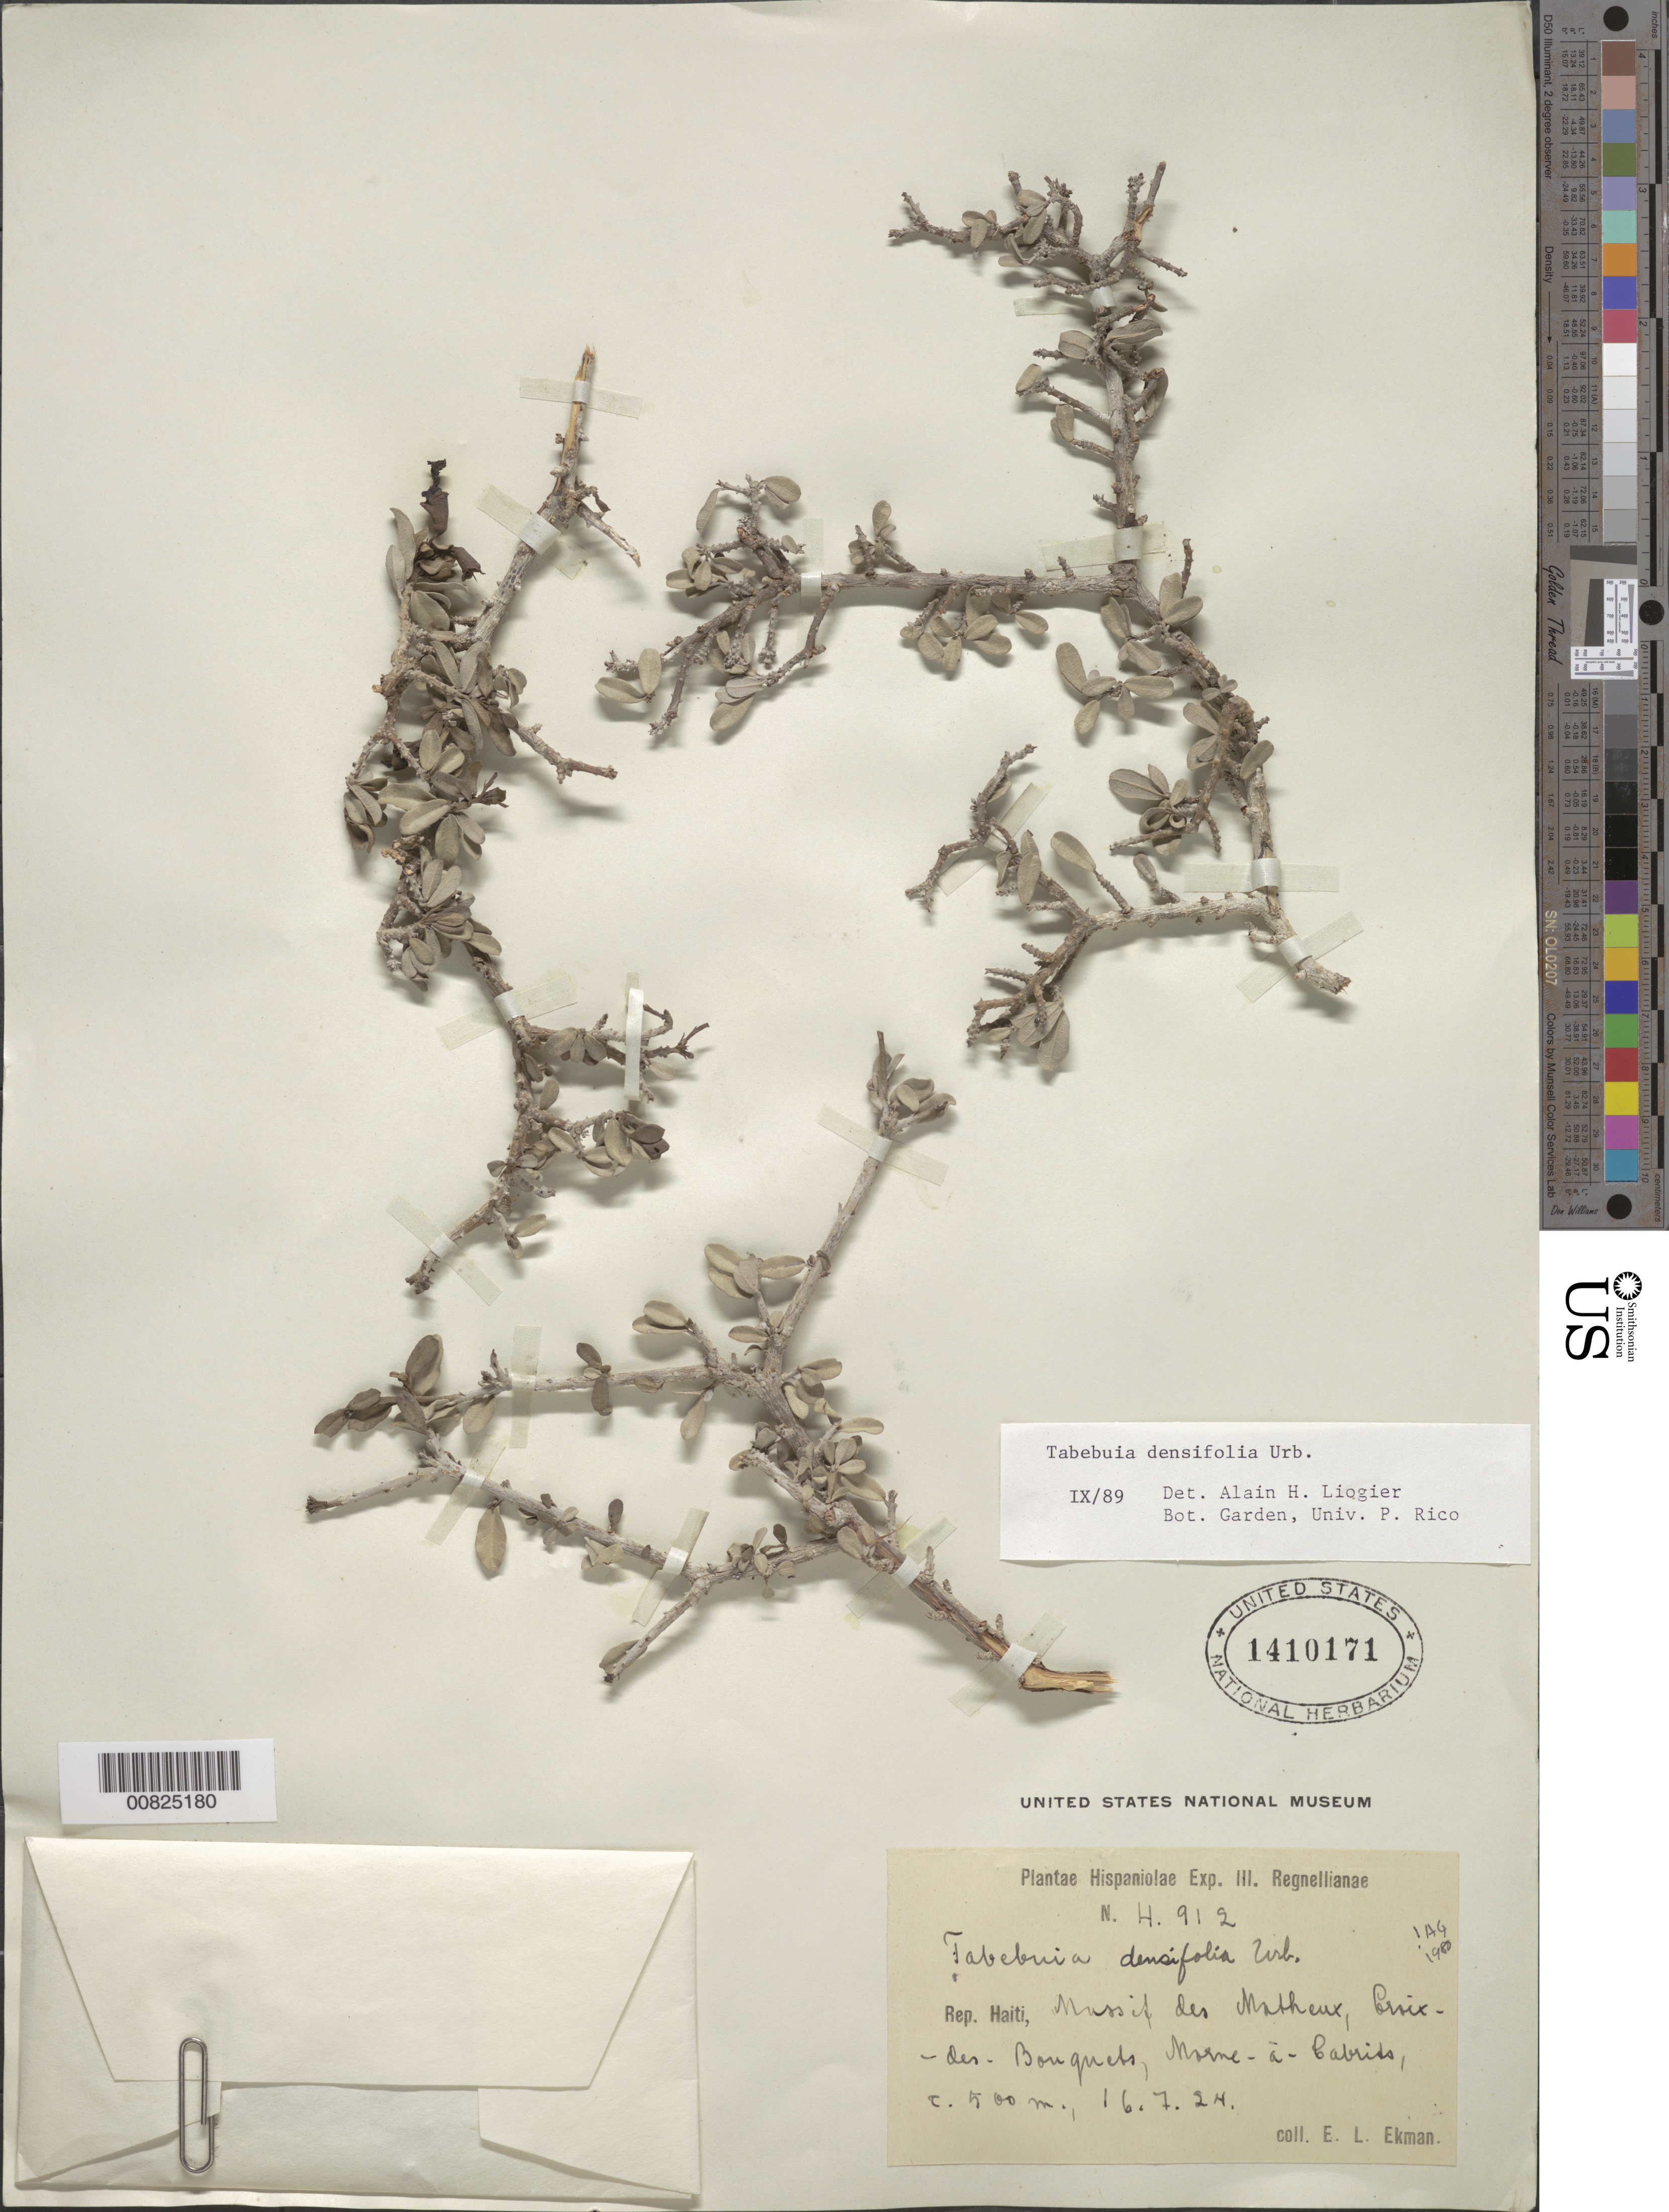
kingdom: Plantae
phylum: Tracheophyta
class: Magnoliopsida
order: Lamiales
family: Bignoniaceae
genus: Tabebuia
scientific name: Tabebuia densifolia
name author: Urb.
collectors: E. L. Ekman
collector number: H 912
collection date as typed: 19 Jul 1924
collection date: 1924-07-19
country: Haiti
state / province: Ouest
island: Hispaniola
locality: Massif des Matheux, Croix-des-Bouquets, Morne-à-Cabrits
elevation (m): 500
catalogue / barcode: US 1410171